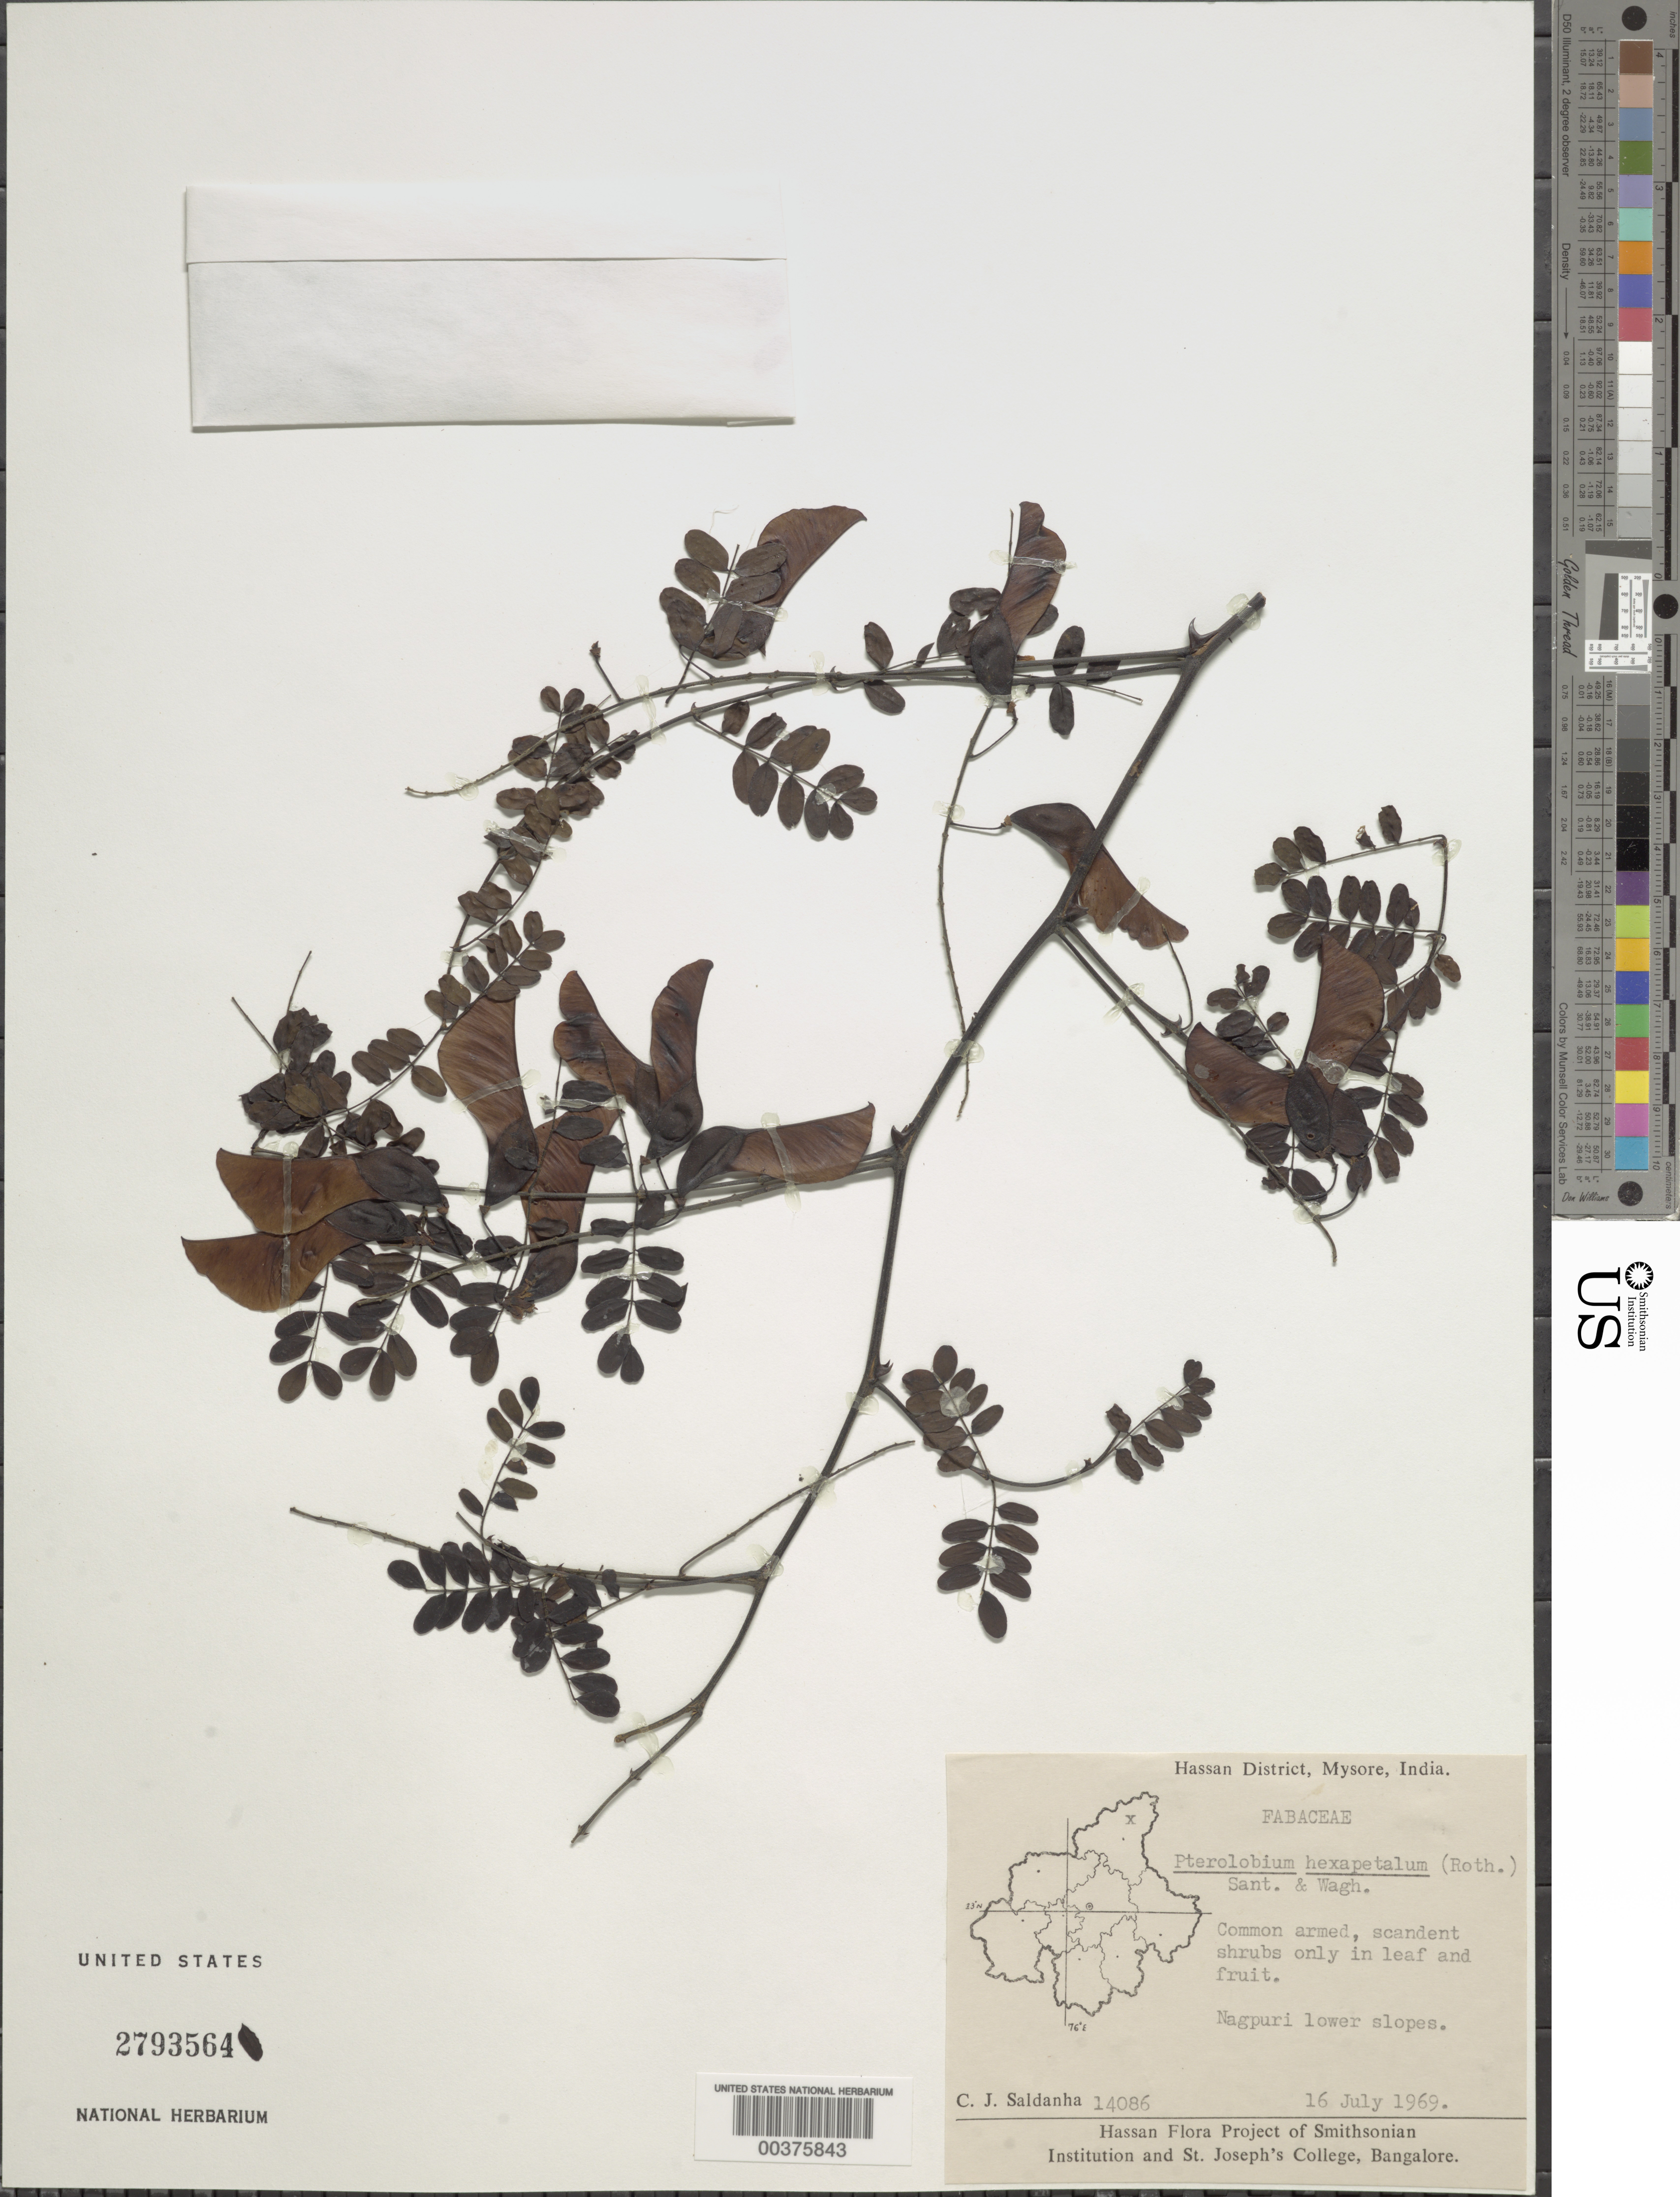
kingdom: Plantae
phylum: Tracheophyta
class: Magnoliopsida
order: Fabales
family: Fabaceae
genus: Pterolobium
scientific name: Pterolobium hexapetalum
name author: (Roth) Santapau & Wagh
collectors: C. J. Saldanha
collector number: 14086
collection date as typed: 16 Jul 1969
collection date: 1969-07-16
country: India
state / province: Karnataka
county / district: Hassan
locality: Nagpuri lower slopes, mysore state [mysore state = karnataka.]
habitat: Slopes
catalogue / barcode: US 2793564